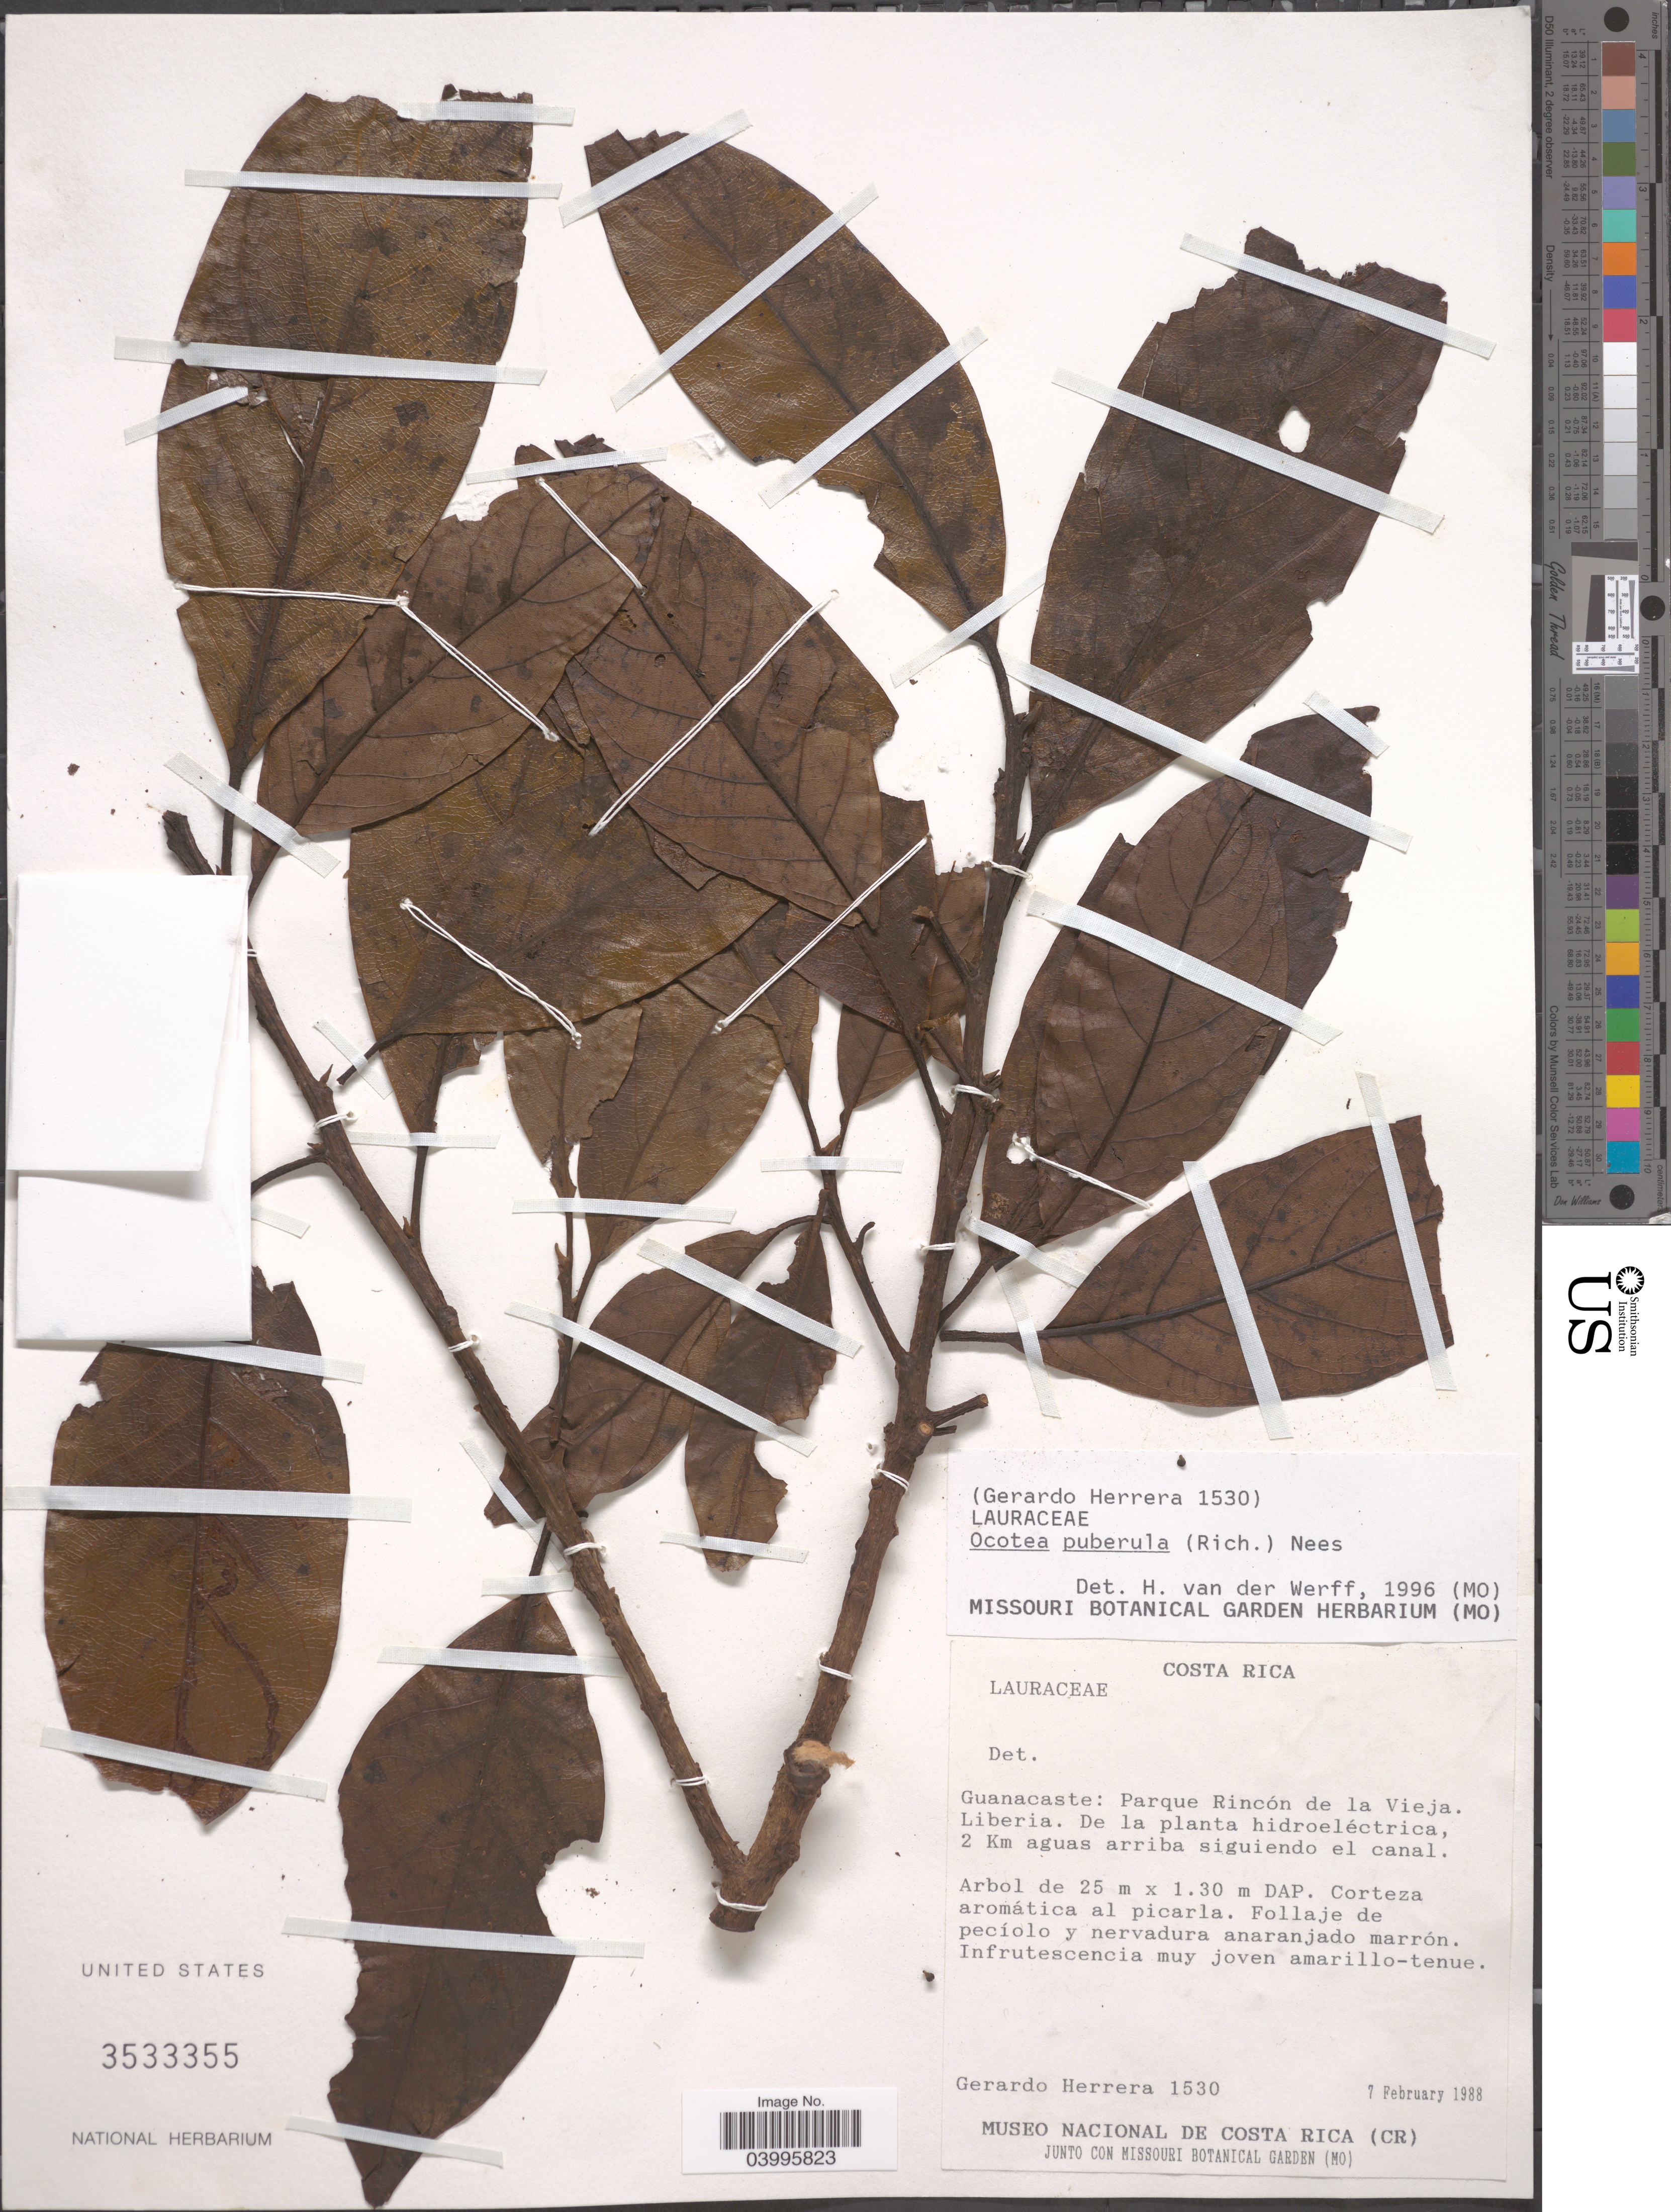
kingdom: Plantae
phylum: Tracheophyta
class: Magnoliopsida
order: Laurales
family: Lauraceae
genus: Ocotea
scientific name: Ocotea puberula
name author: (Rich.) Nees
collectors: G. Herrera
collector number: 1530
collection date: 1988-02-07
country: Costa Rica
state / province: Guanacaste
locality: Parque Rincón de la Vieja. Liberia. De la planta hidroeléctrica, 2 Km aguas arriba siguiendo el canal.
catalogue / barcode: US 3533355